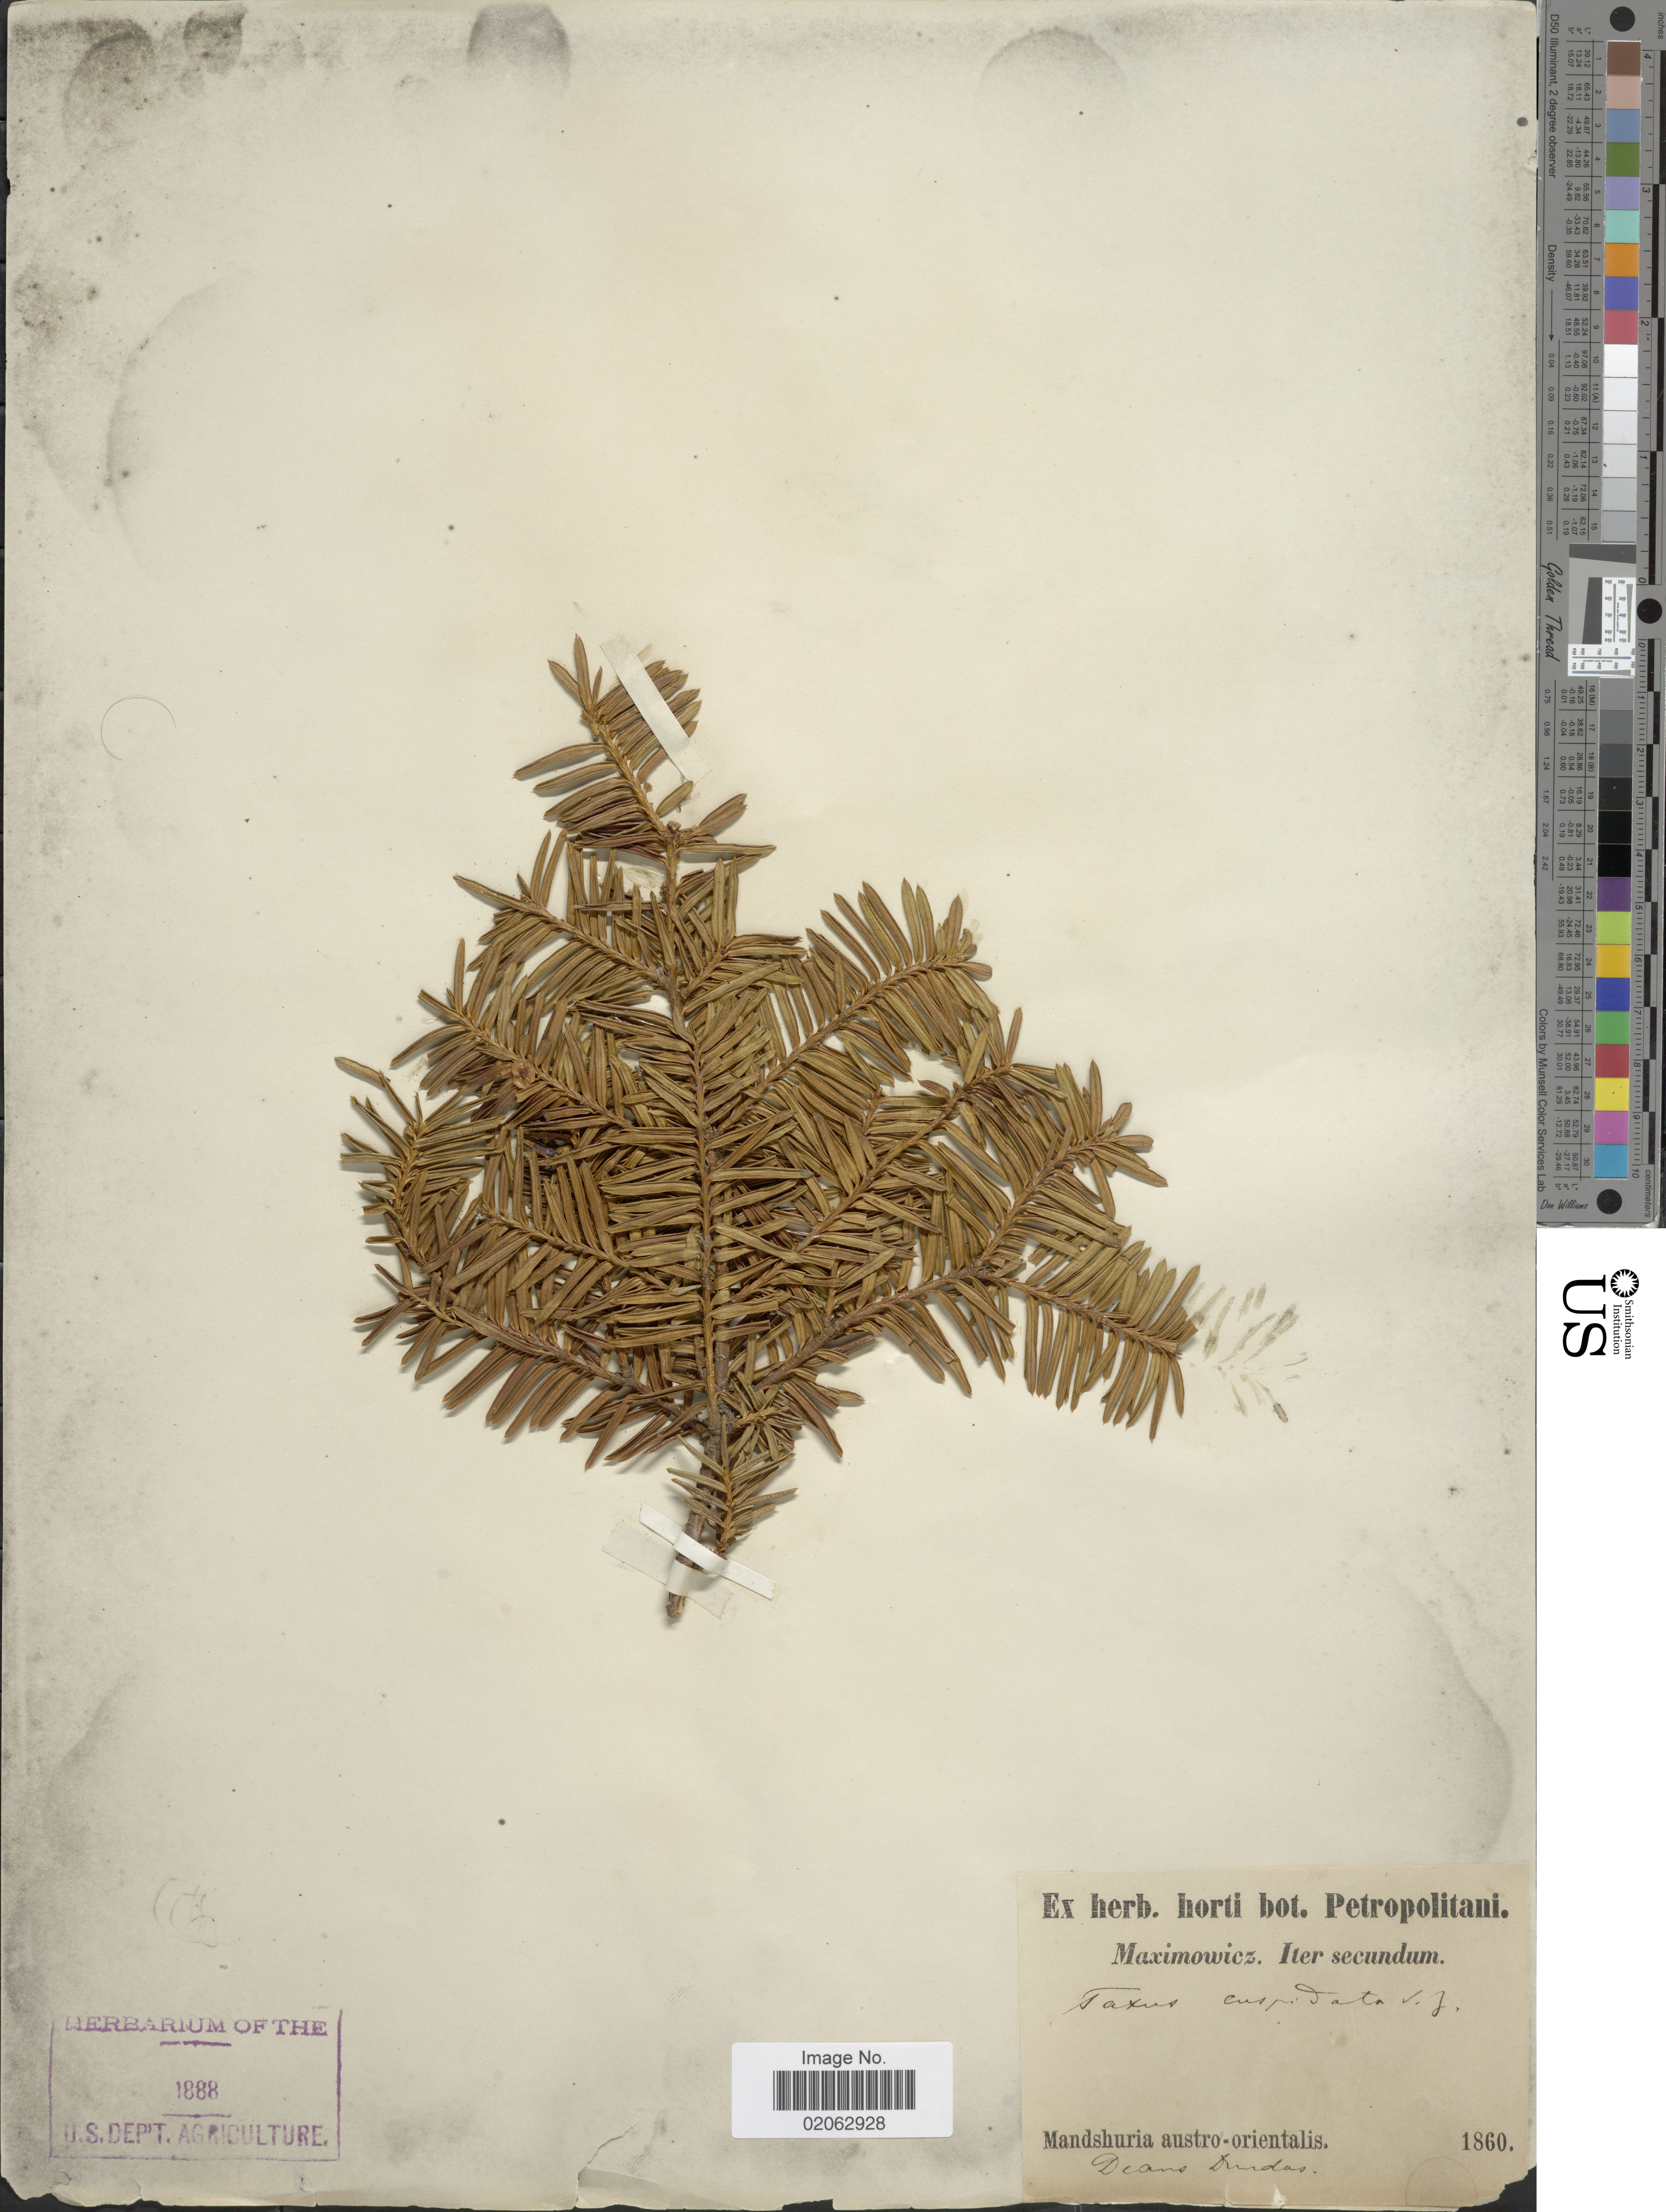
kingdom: Plantae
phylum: Tracheophyta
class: Pinopsida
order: Pinales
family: Taxaceae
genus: Taxus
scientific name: Taxus cuspidata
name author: Siebert & Zucc.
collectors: Maximowicz, --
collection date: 1860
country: Japan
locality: Iter secundum, Mandshuria austro-orientalis.